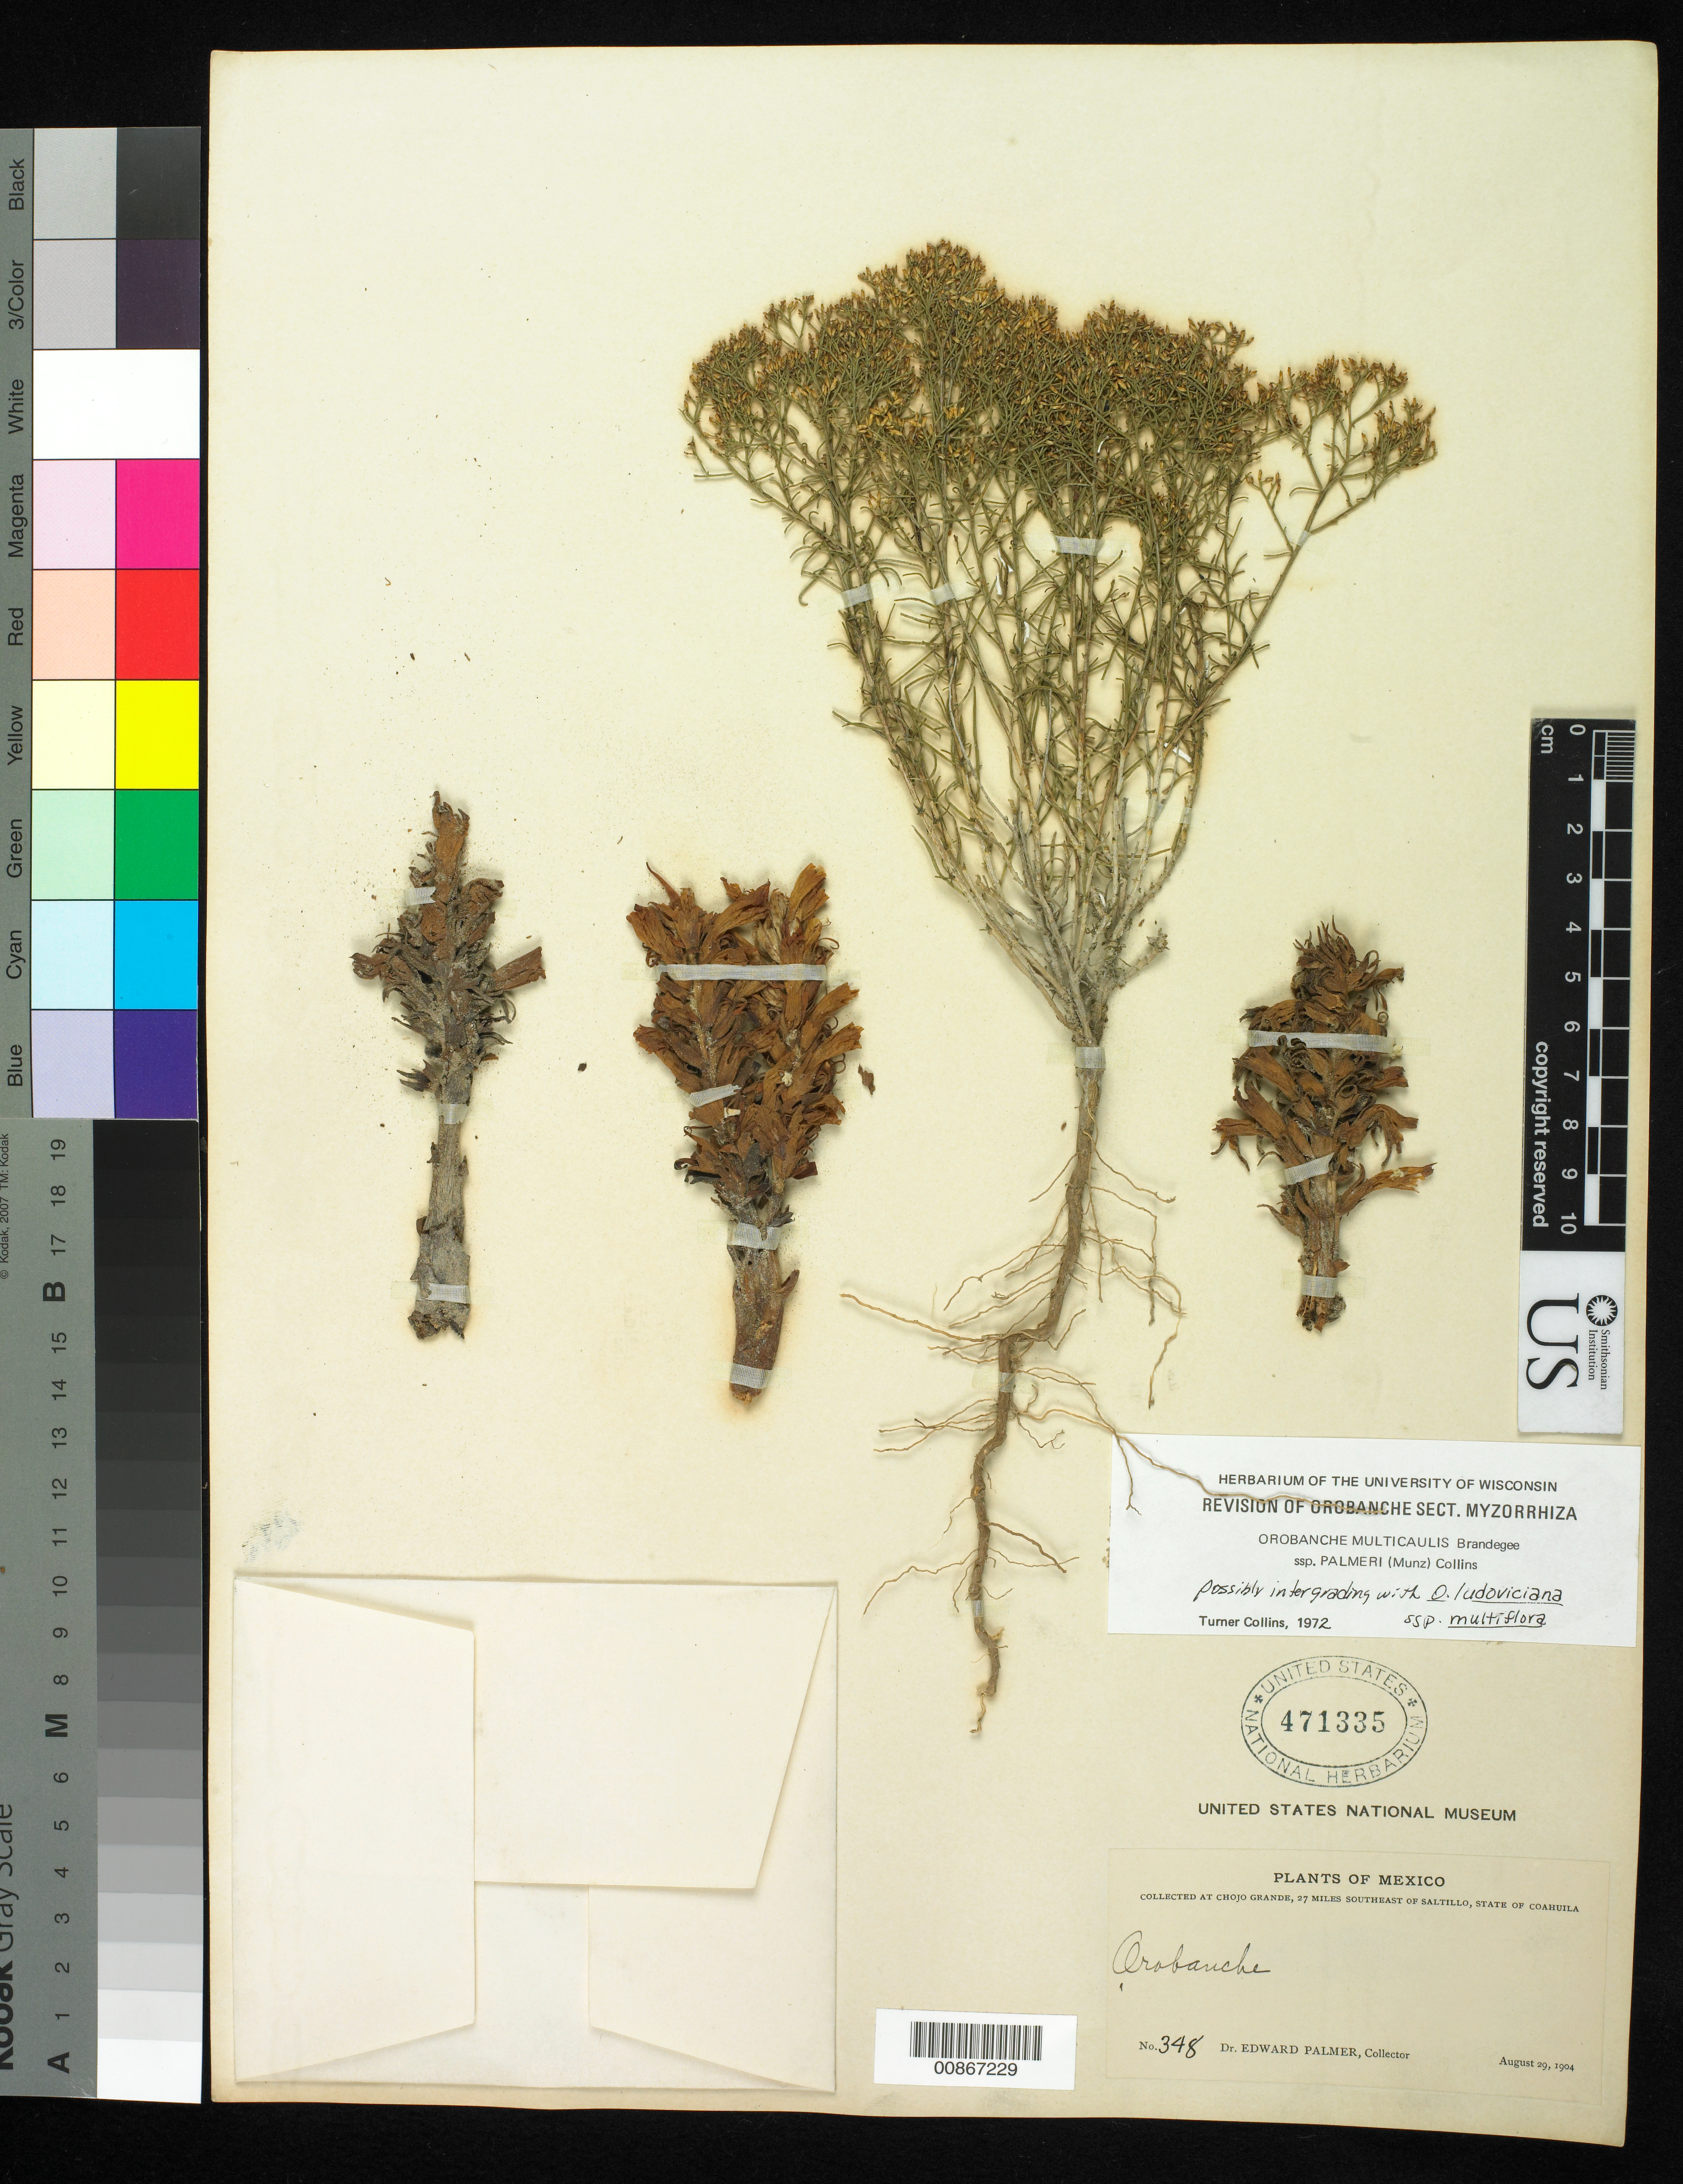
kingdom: Plantae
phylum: Tracheophyta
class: Magnoliopsida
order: Lamiales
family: Orobanchaceae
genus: Orobanche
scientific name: Orobanche multicaulis subsp. palmeri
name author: (Munz) L.T. Collins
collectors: E. Palmer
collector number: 348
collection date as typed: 29 Aug 1904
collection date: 1904-08-29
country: Mexico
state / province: Coahuila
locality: Chojo Grande, 27 miles southeast of Saltillo, Coahuila.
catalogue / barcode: US 471335